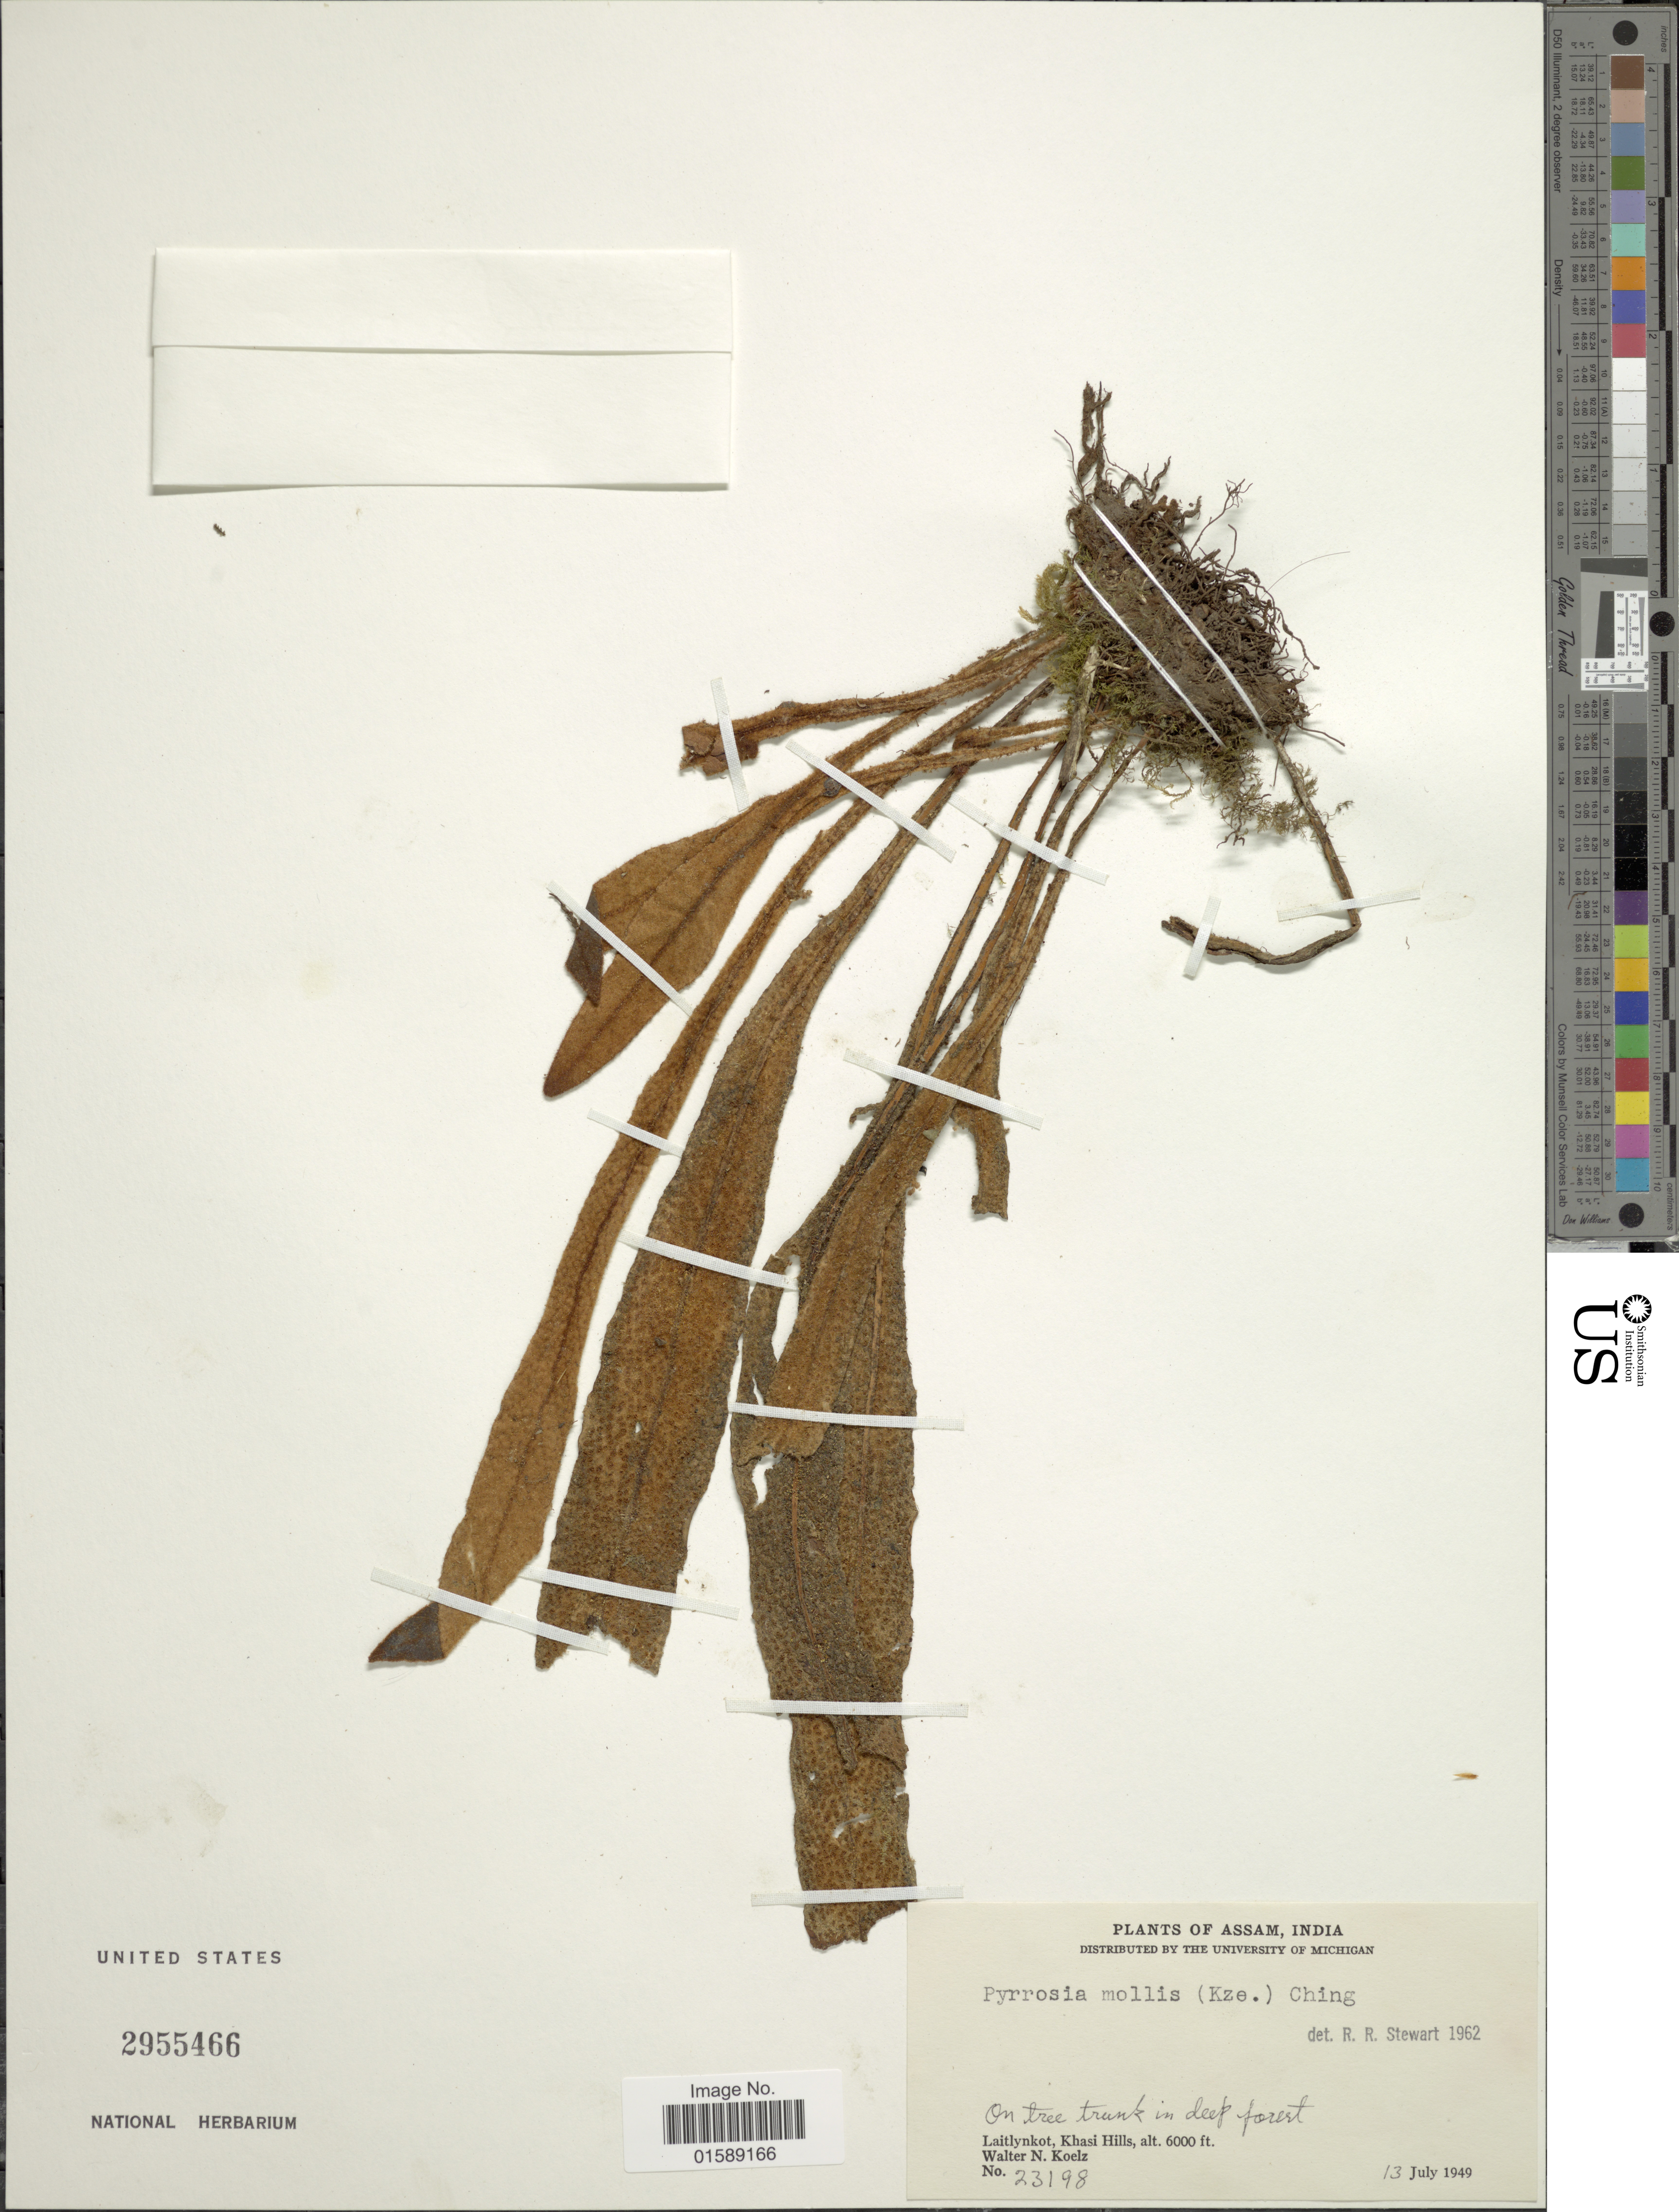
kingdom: Plantae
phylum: Tracheophyta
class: Polypodiopsida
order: Polypodiales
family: Polypodiaceae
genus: Pyrrosia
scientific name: Pyrrosia mollis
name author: (Kunze) Ching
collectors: W. N. Koelz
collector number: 23198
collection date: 1949-07-13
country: India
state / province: Meghalaya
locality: Laitlynkot, Khasi Hills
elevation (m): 1829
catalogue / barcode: US 2955466